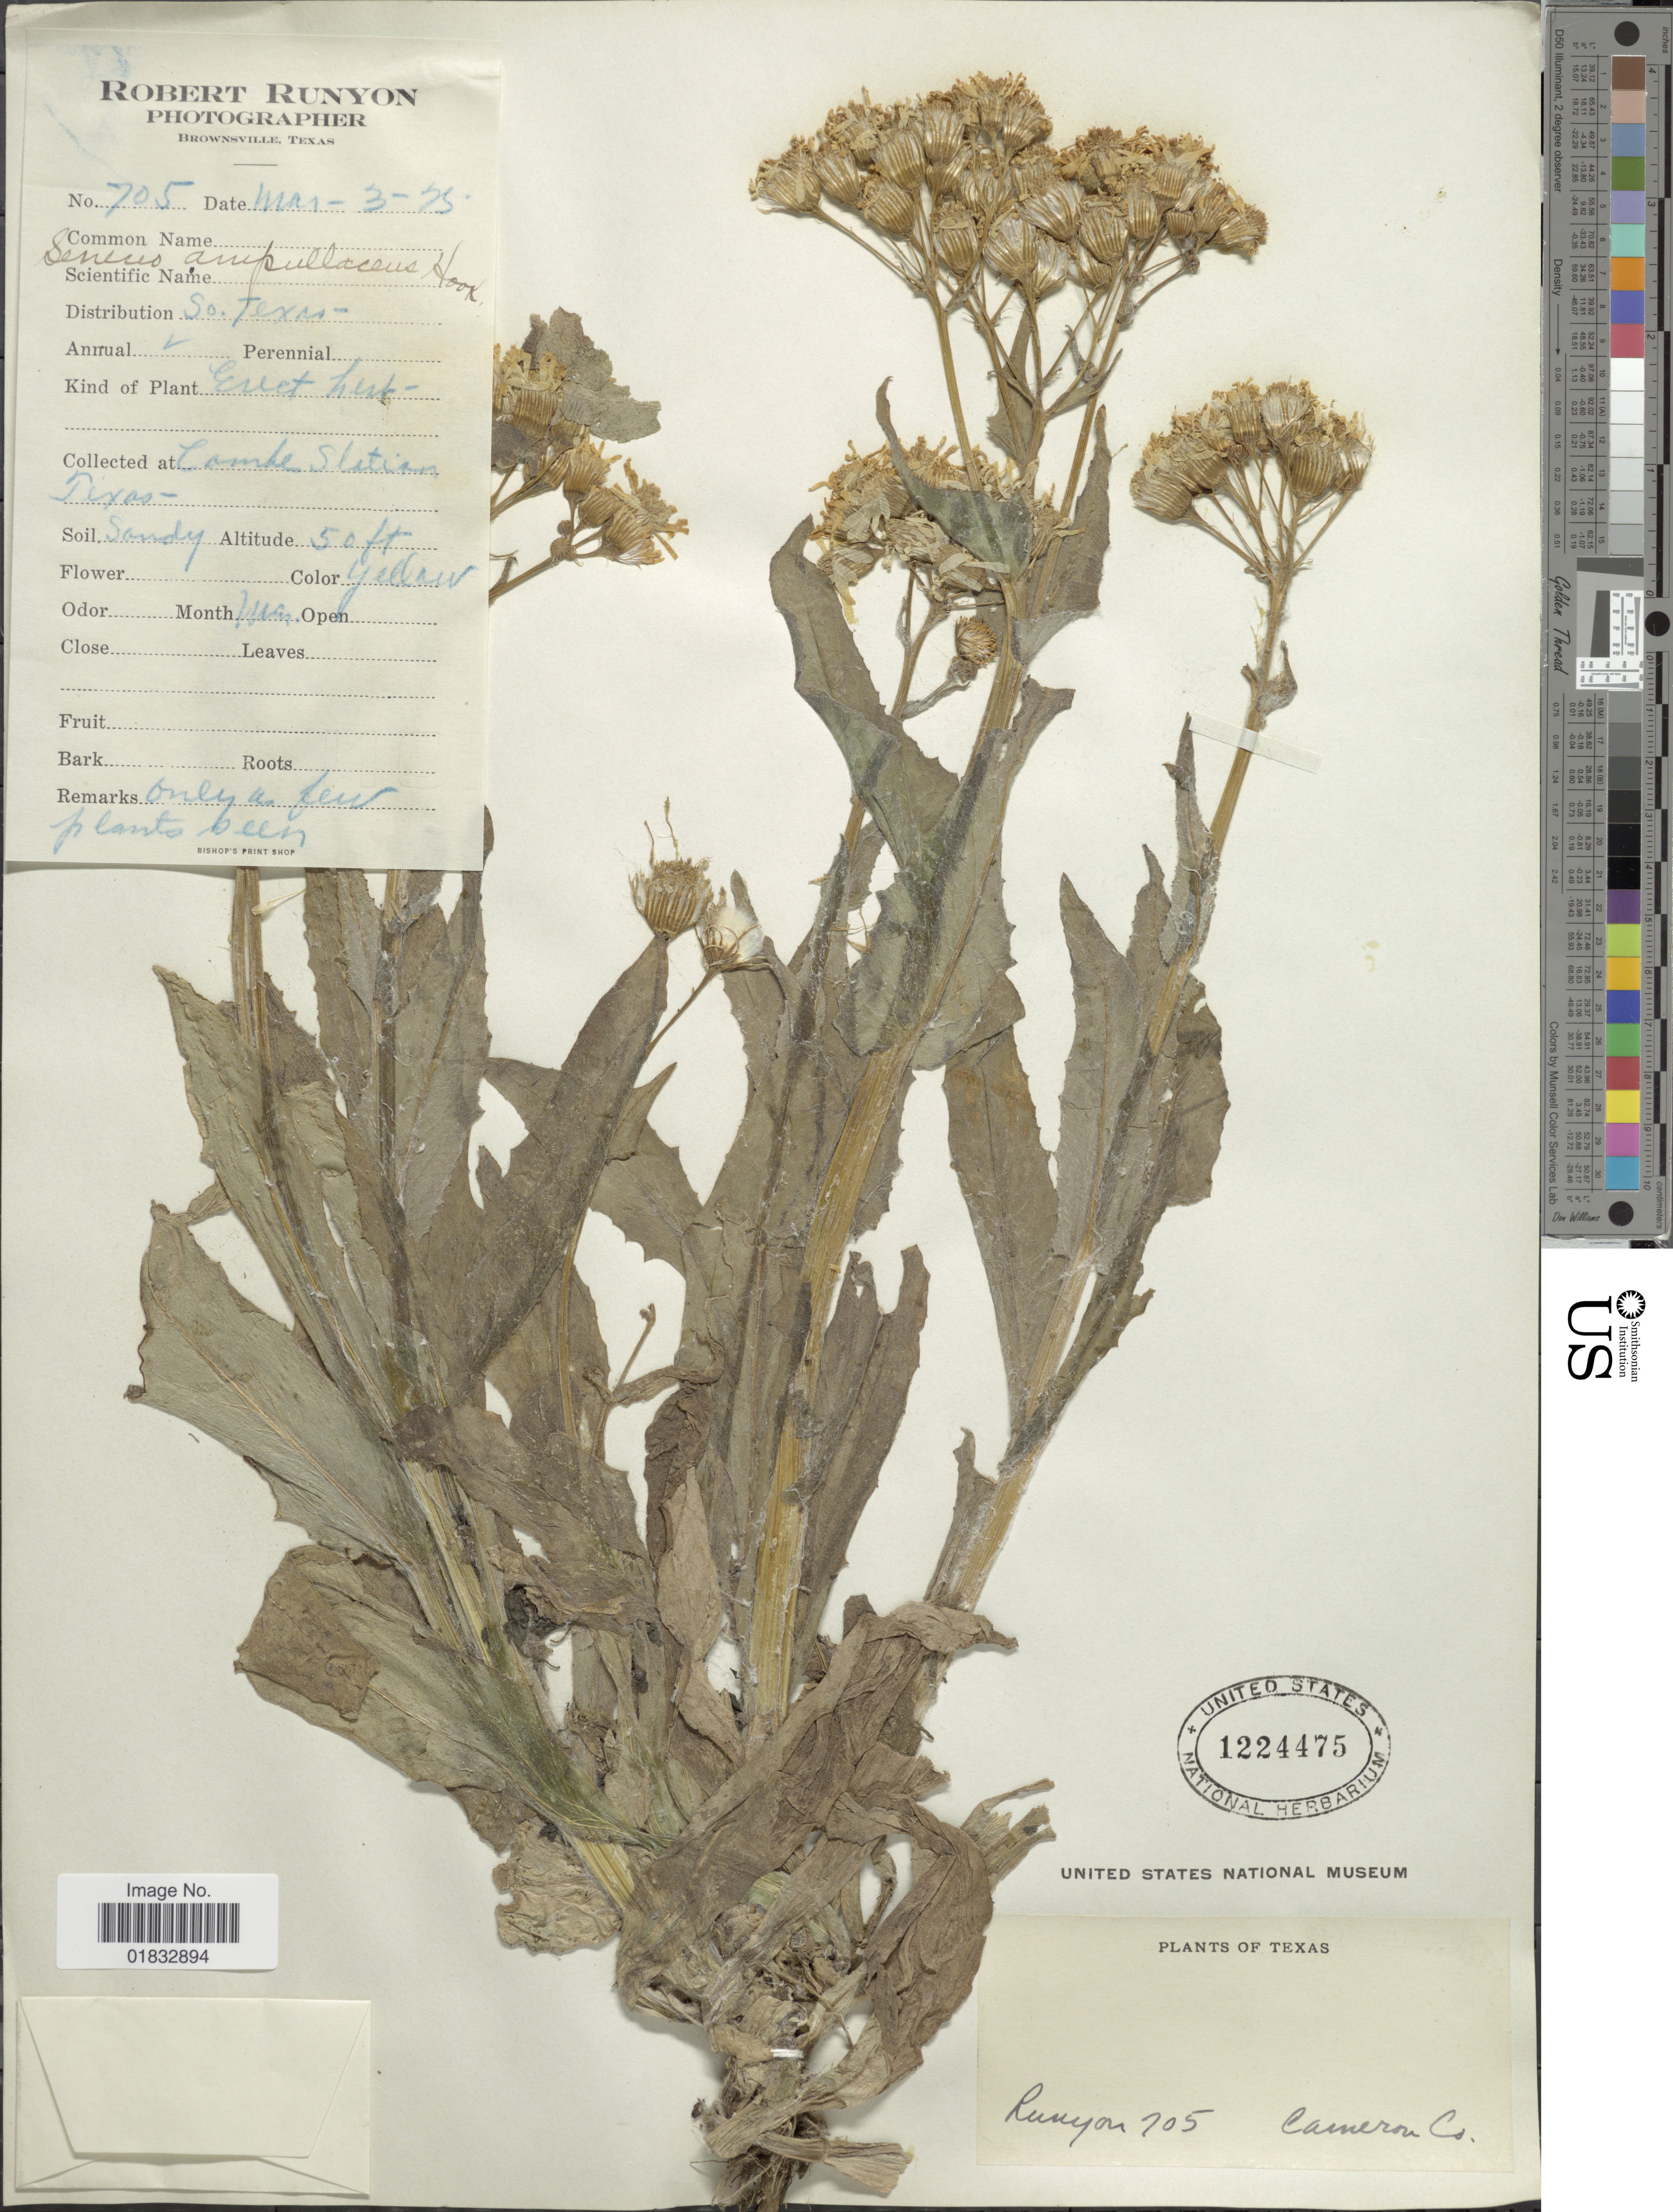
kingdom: Plantae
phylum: Tracheophyta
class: Magnoliopsida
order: Asterales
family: Asteraceae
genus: Senecio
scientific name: Senecio ampullaceus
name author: Hook.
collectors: R. Runyon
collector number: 705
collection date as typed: Transcribed d/m/y: 3/3/75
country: United States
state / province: Texas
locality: Combe Station, So. Texas, Cameron Co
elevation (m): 15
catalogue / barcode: US 1224475